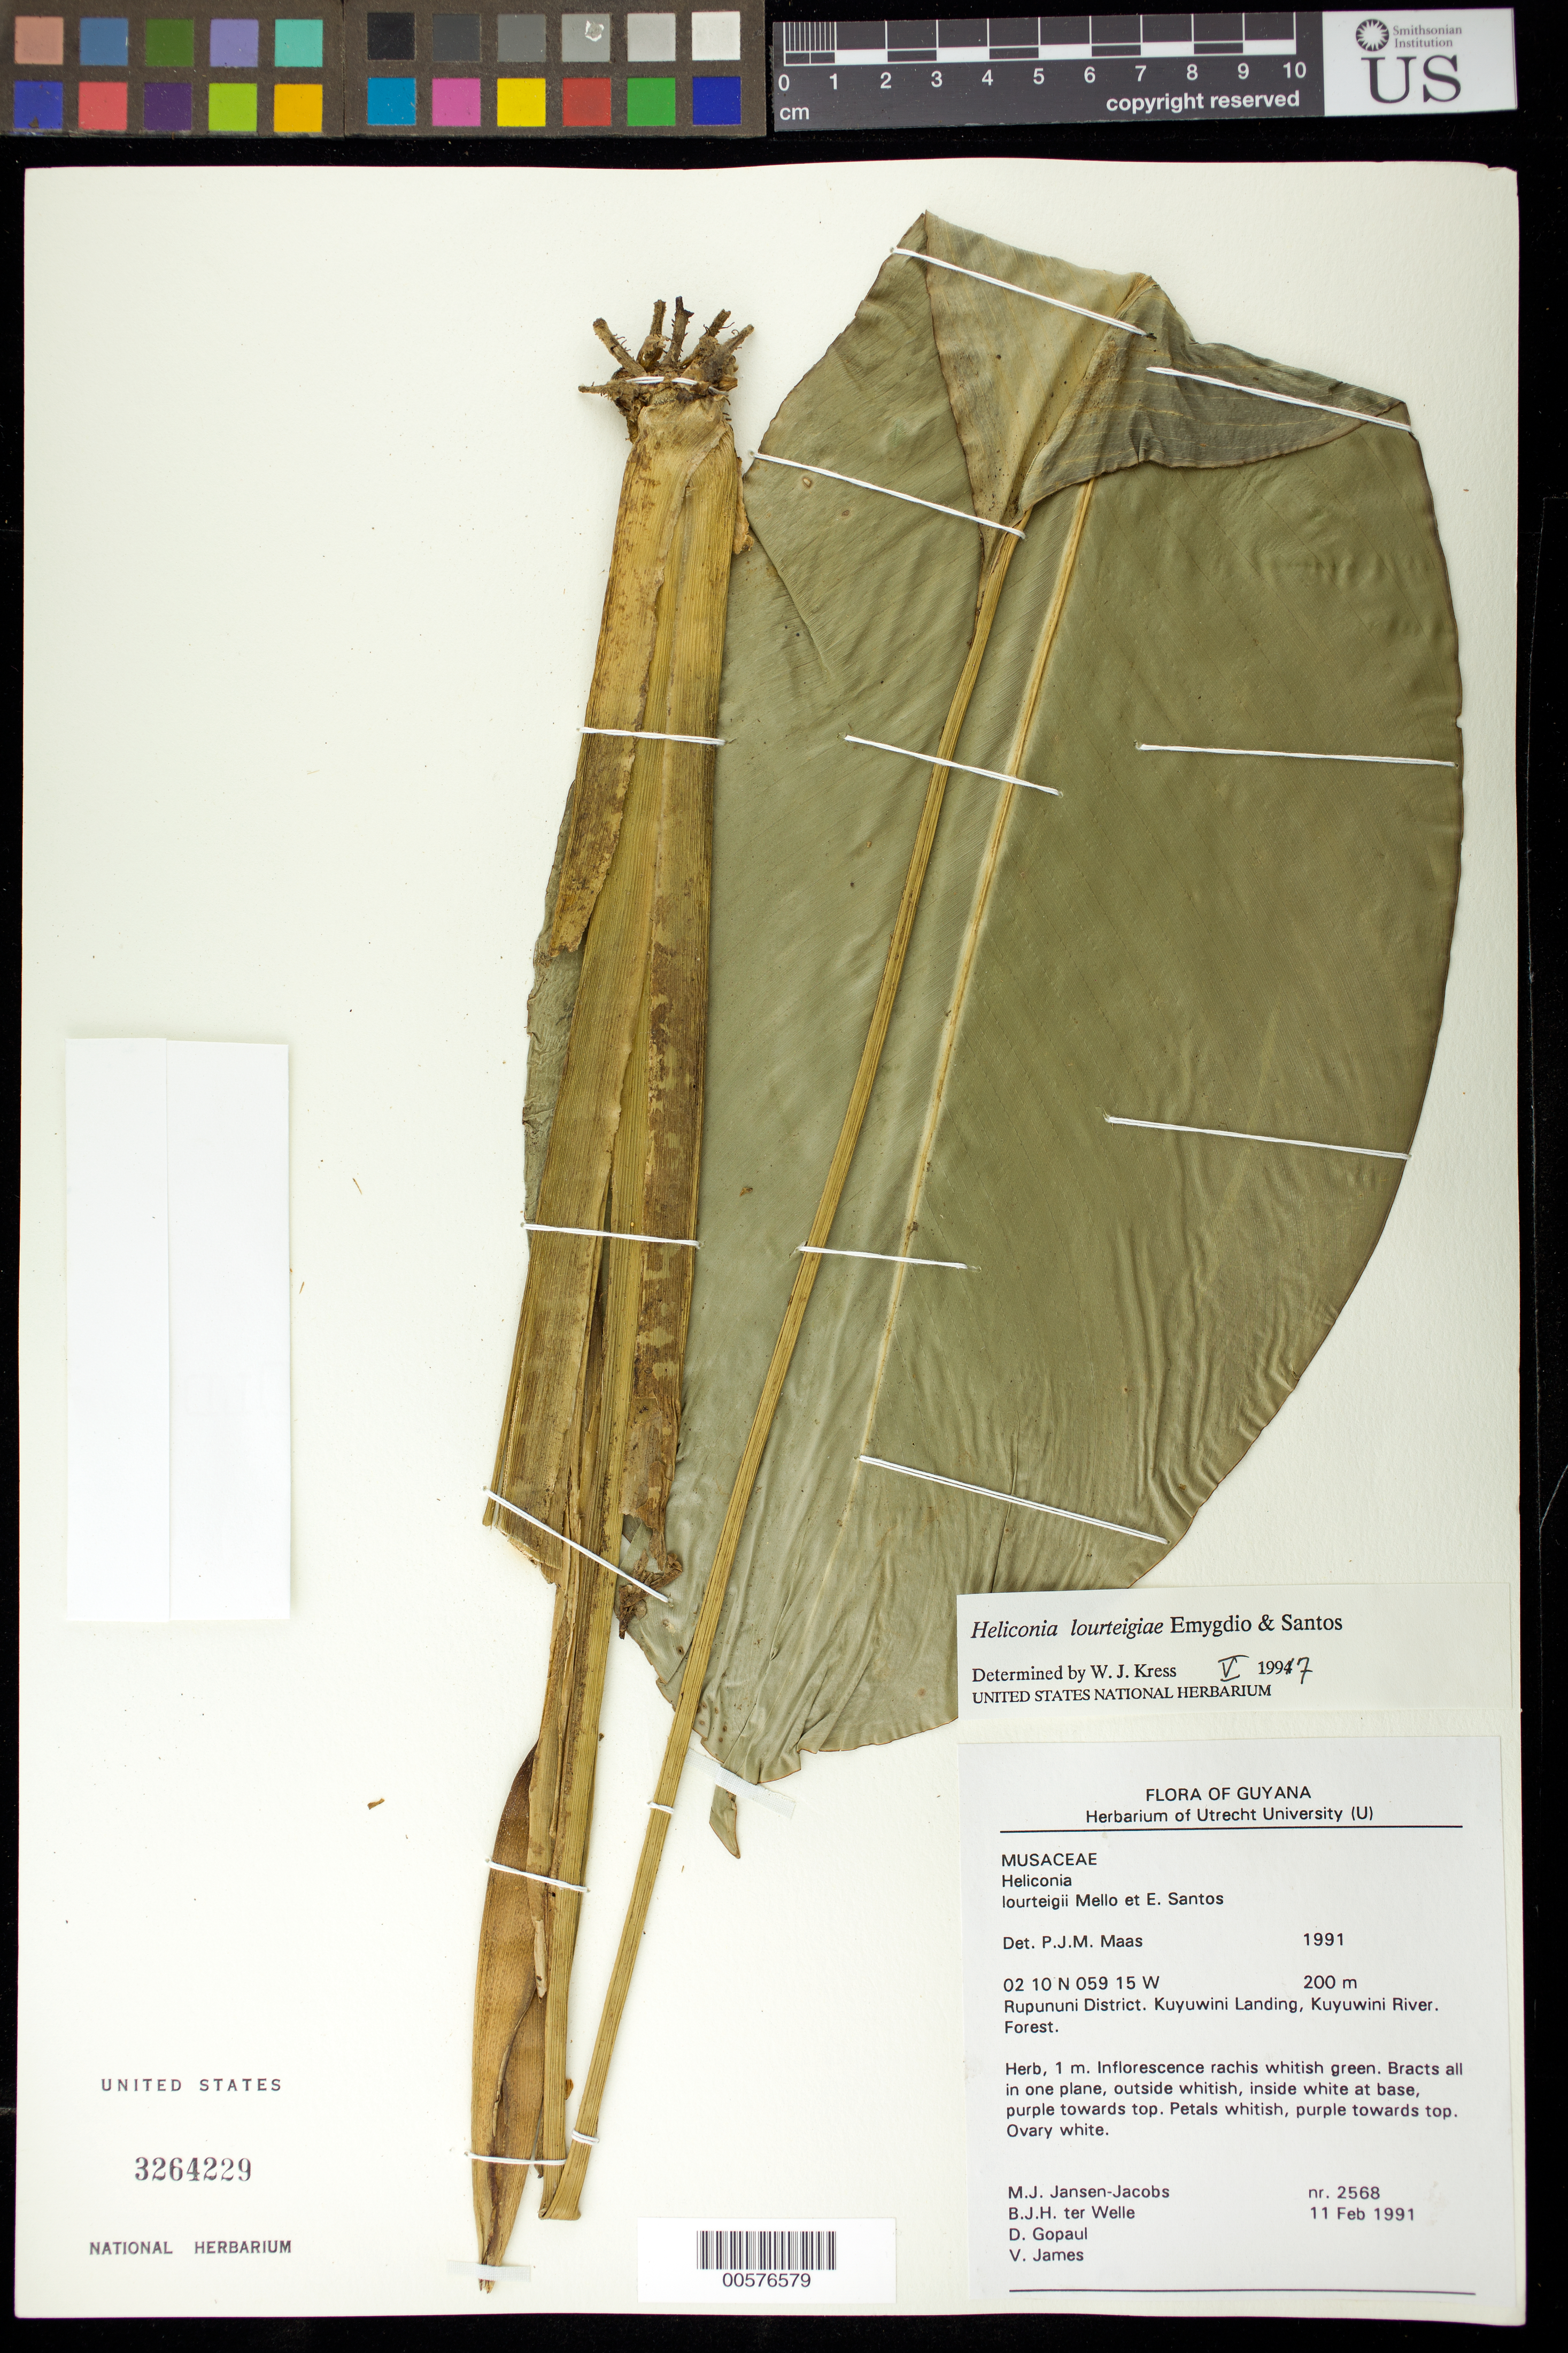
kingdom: Plantae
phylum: Tracheophyta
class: Liliopsida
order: Zingiberales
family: Heliconiaceae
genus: Heliconia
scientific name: Heliconia lourteigiae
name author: Emygdio & E. Santos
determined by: Maas, Paul J. M.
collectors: M. J. Jansen-Jacobs, B. Welle, D. Gopaul & V. James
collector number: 2568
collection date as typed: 11-Feb-91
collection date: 1991-02-11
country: Guyana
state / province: U. Takutu-U. Essequibo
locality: Kuyuwini Landing, Kuyuwini River, Rupununi District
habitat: Forest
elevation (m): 200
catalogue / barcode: US 3264229